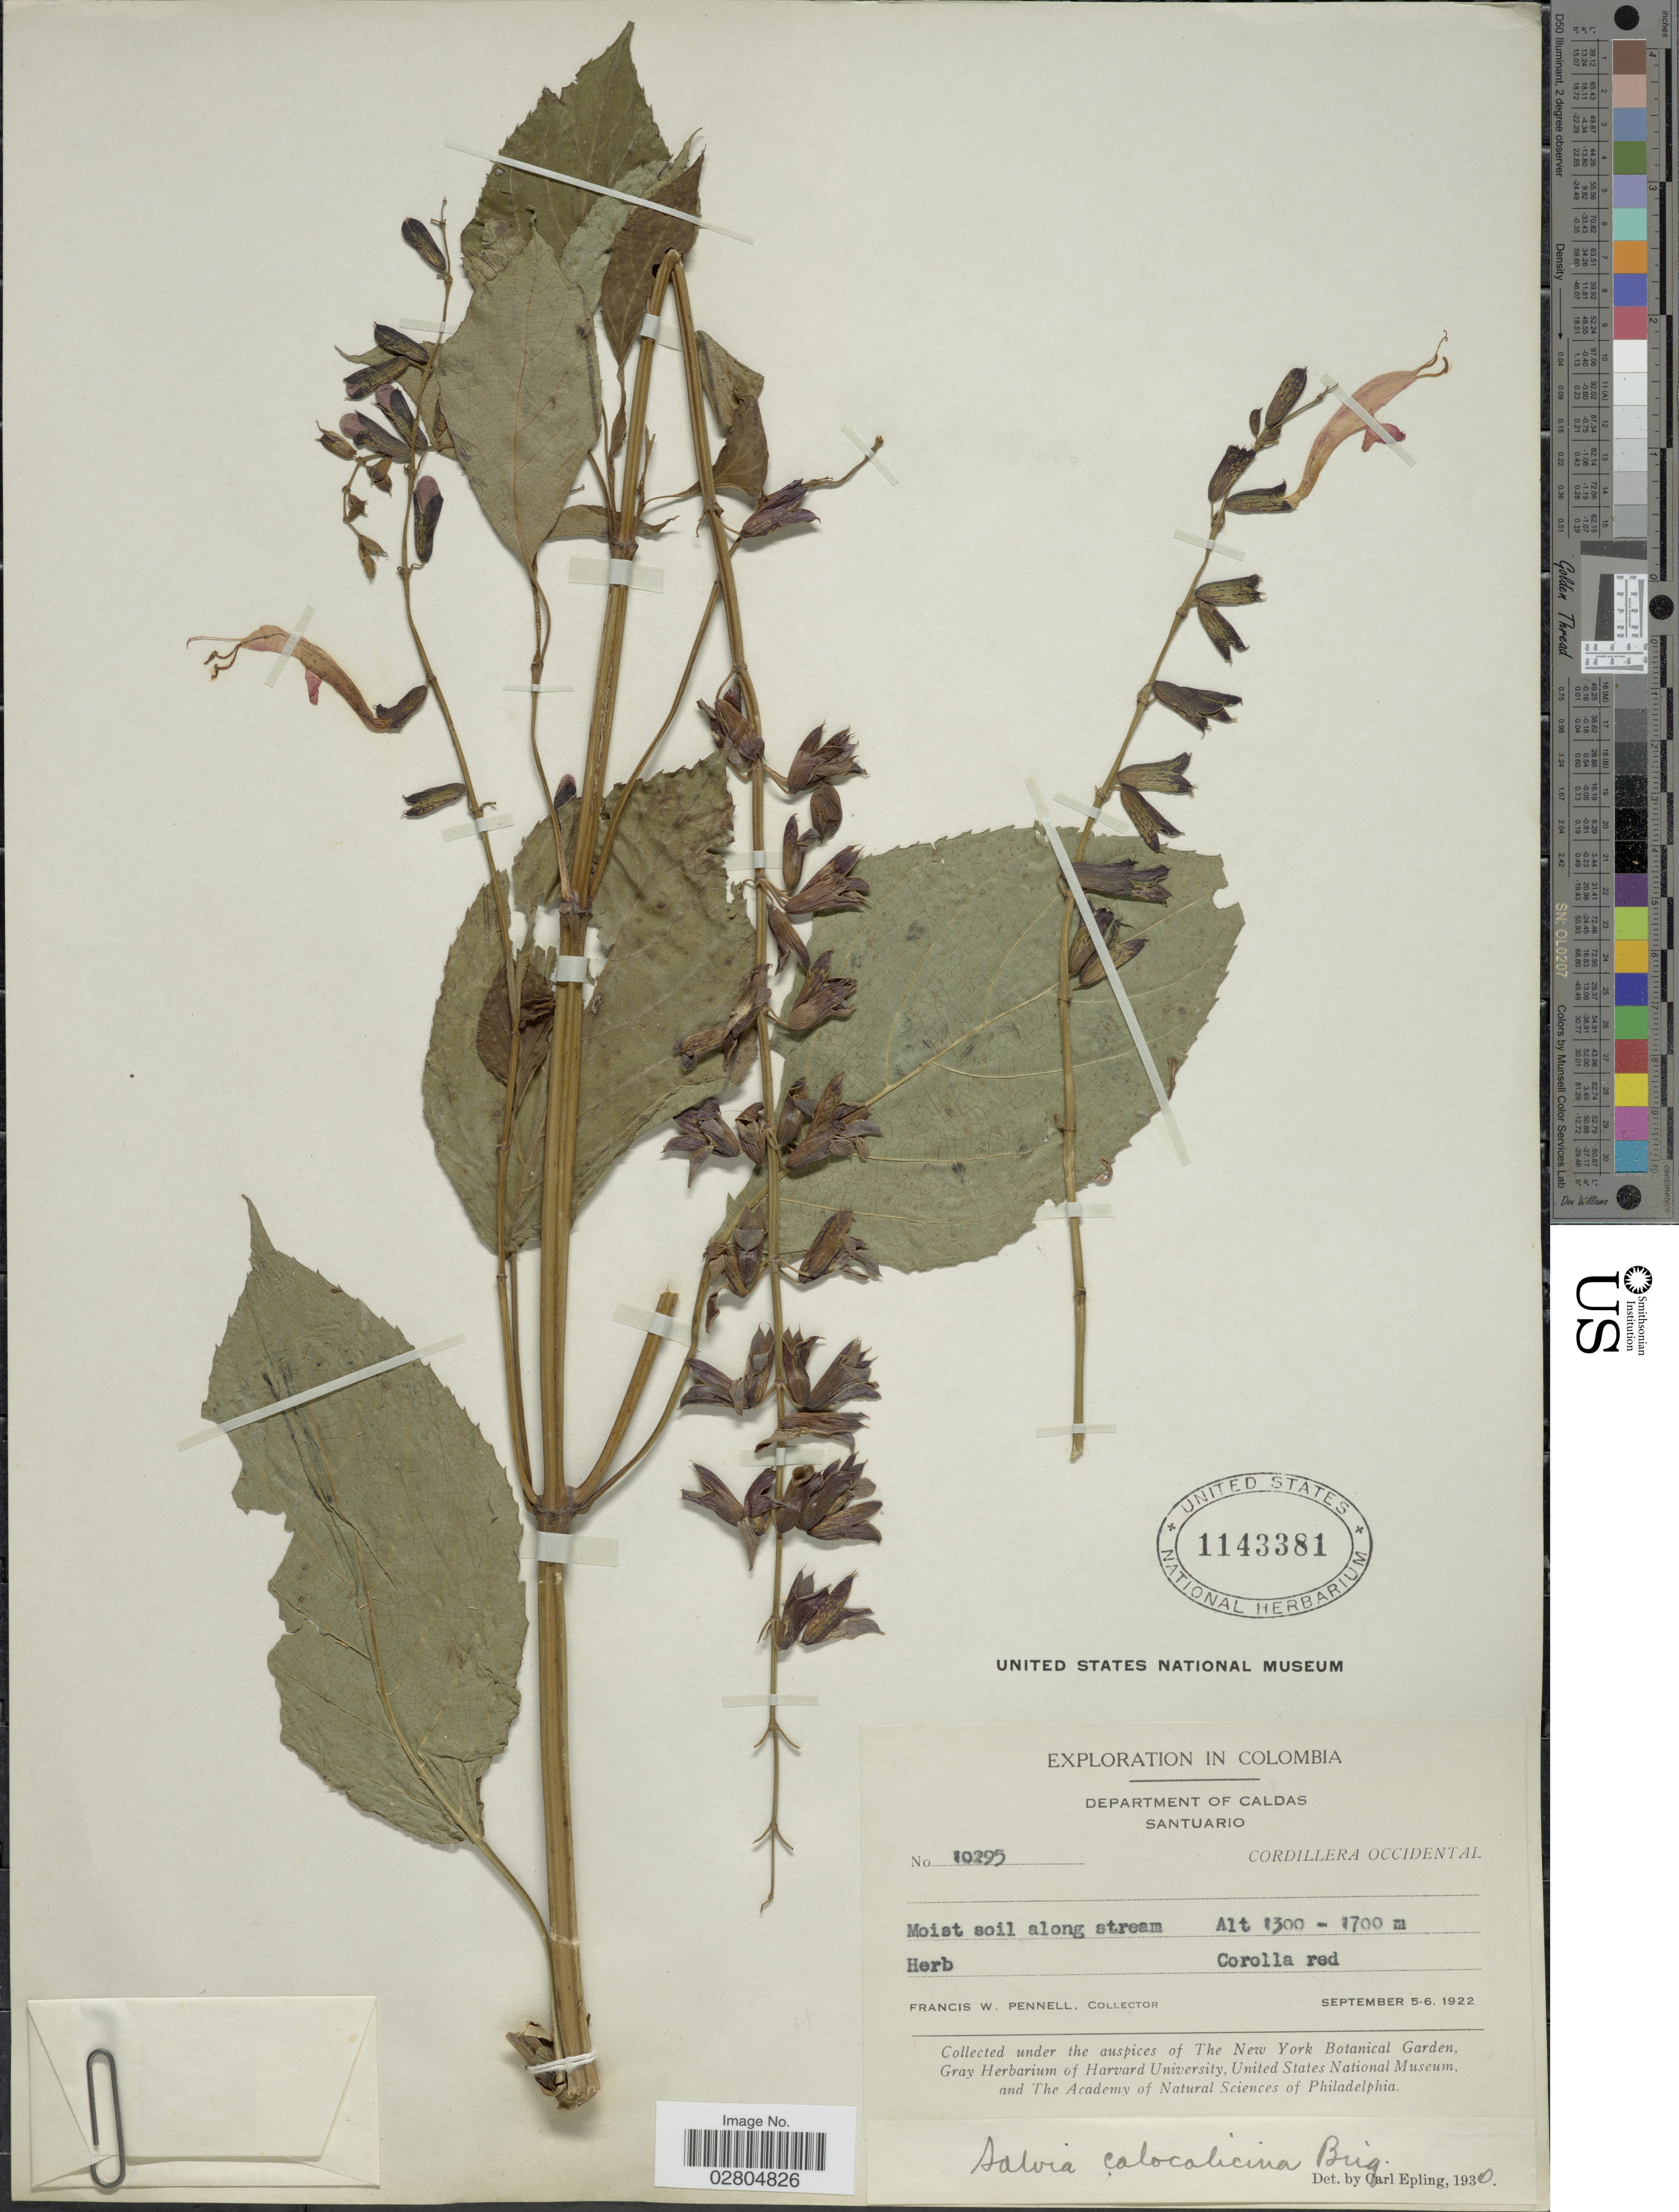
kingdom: Plantae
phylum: Tracheophyta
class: Magnoliopsida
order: Lamiales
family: Lamiaceae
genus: Salvia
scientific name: Salvia pauciserrata subsp. pauciserrata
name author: Benth.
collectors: F. W. Pennell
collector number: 10295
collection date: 1922-09-05/1922-09-06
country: Colombia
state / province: Caldas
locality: Department of Caldas. Santuario. Cordillera Occidental.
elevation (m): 1300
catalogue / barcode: US 1143381